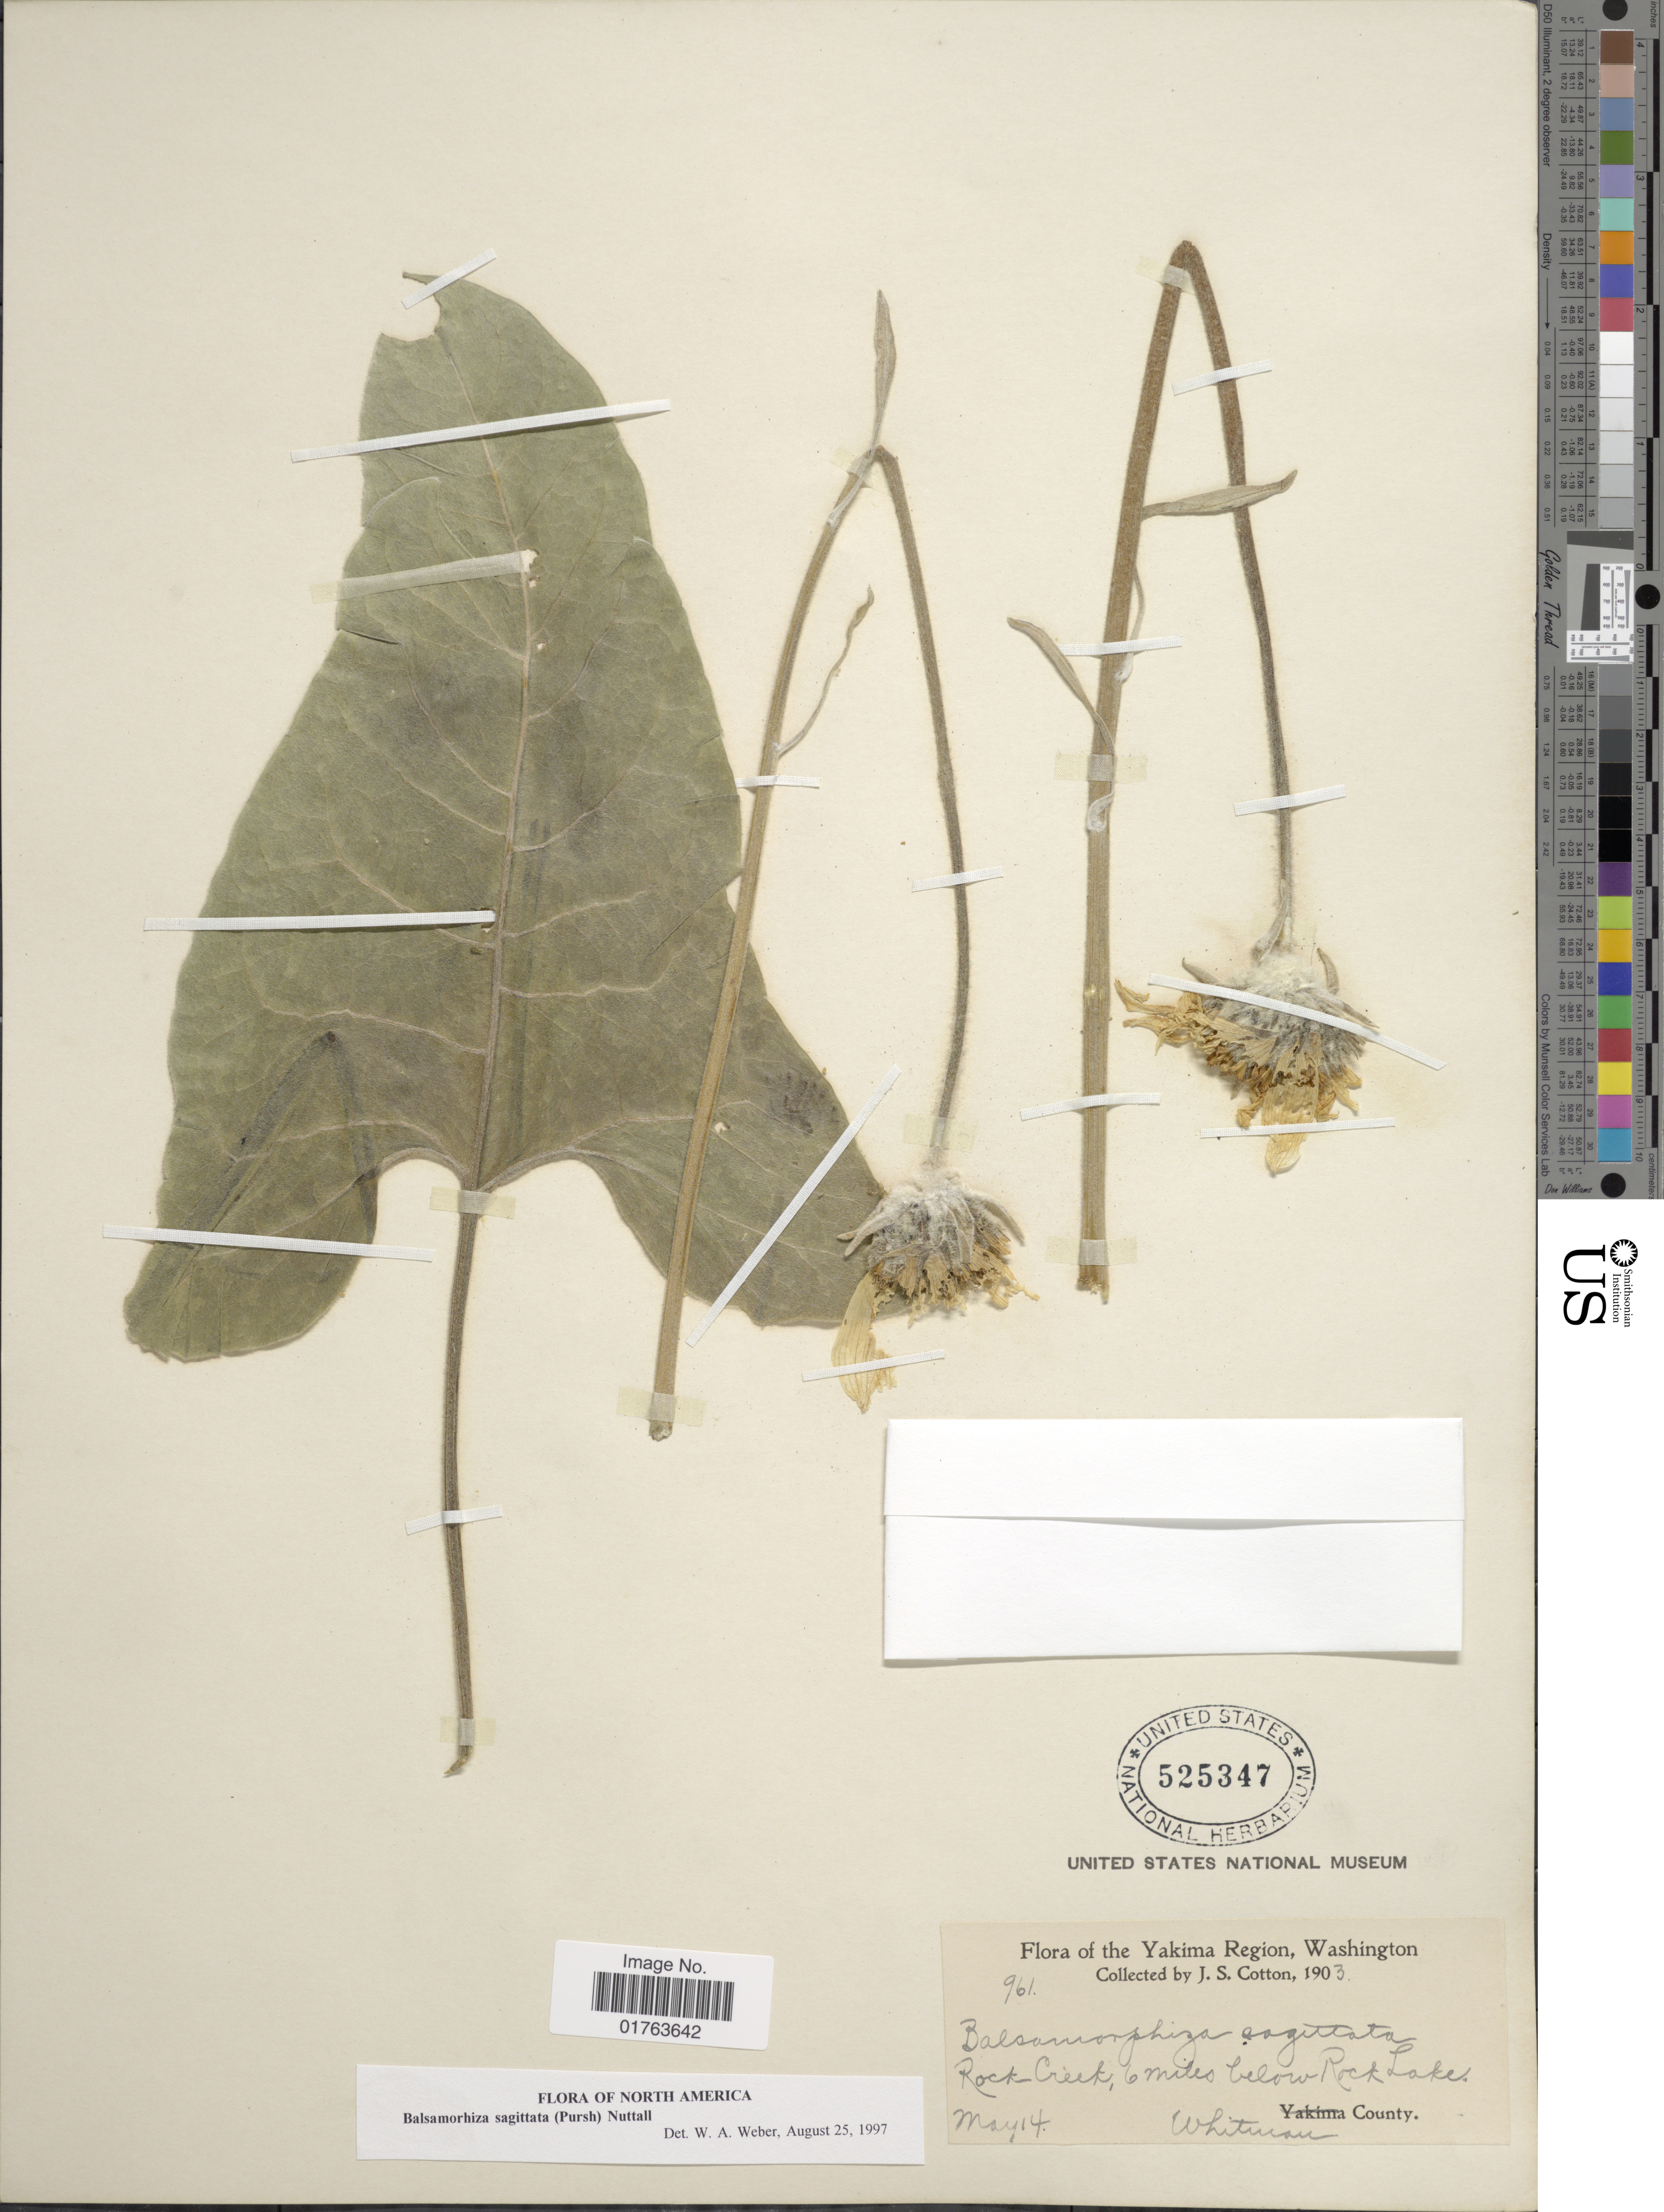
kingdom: Plantae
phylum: Tracheophyta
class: Magnoliopsida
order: Asterales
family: Asteraceae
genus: Balsamorhiza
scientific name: Balsamorhiza sagittata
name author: (Pursh) Nutt.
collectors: J. S. Cotton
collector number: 961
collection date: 1903-05-14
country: United States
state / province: Washington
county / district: Whitman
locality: The Yakima Region, Washington, Rock Creek, 6 miles below Rock Lake, Whitman County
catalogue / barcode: US 525347